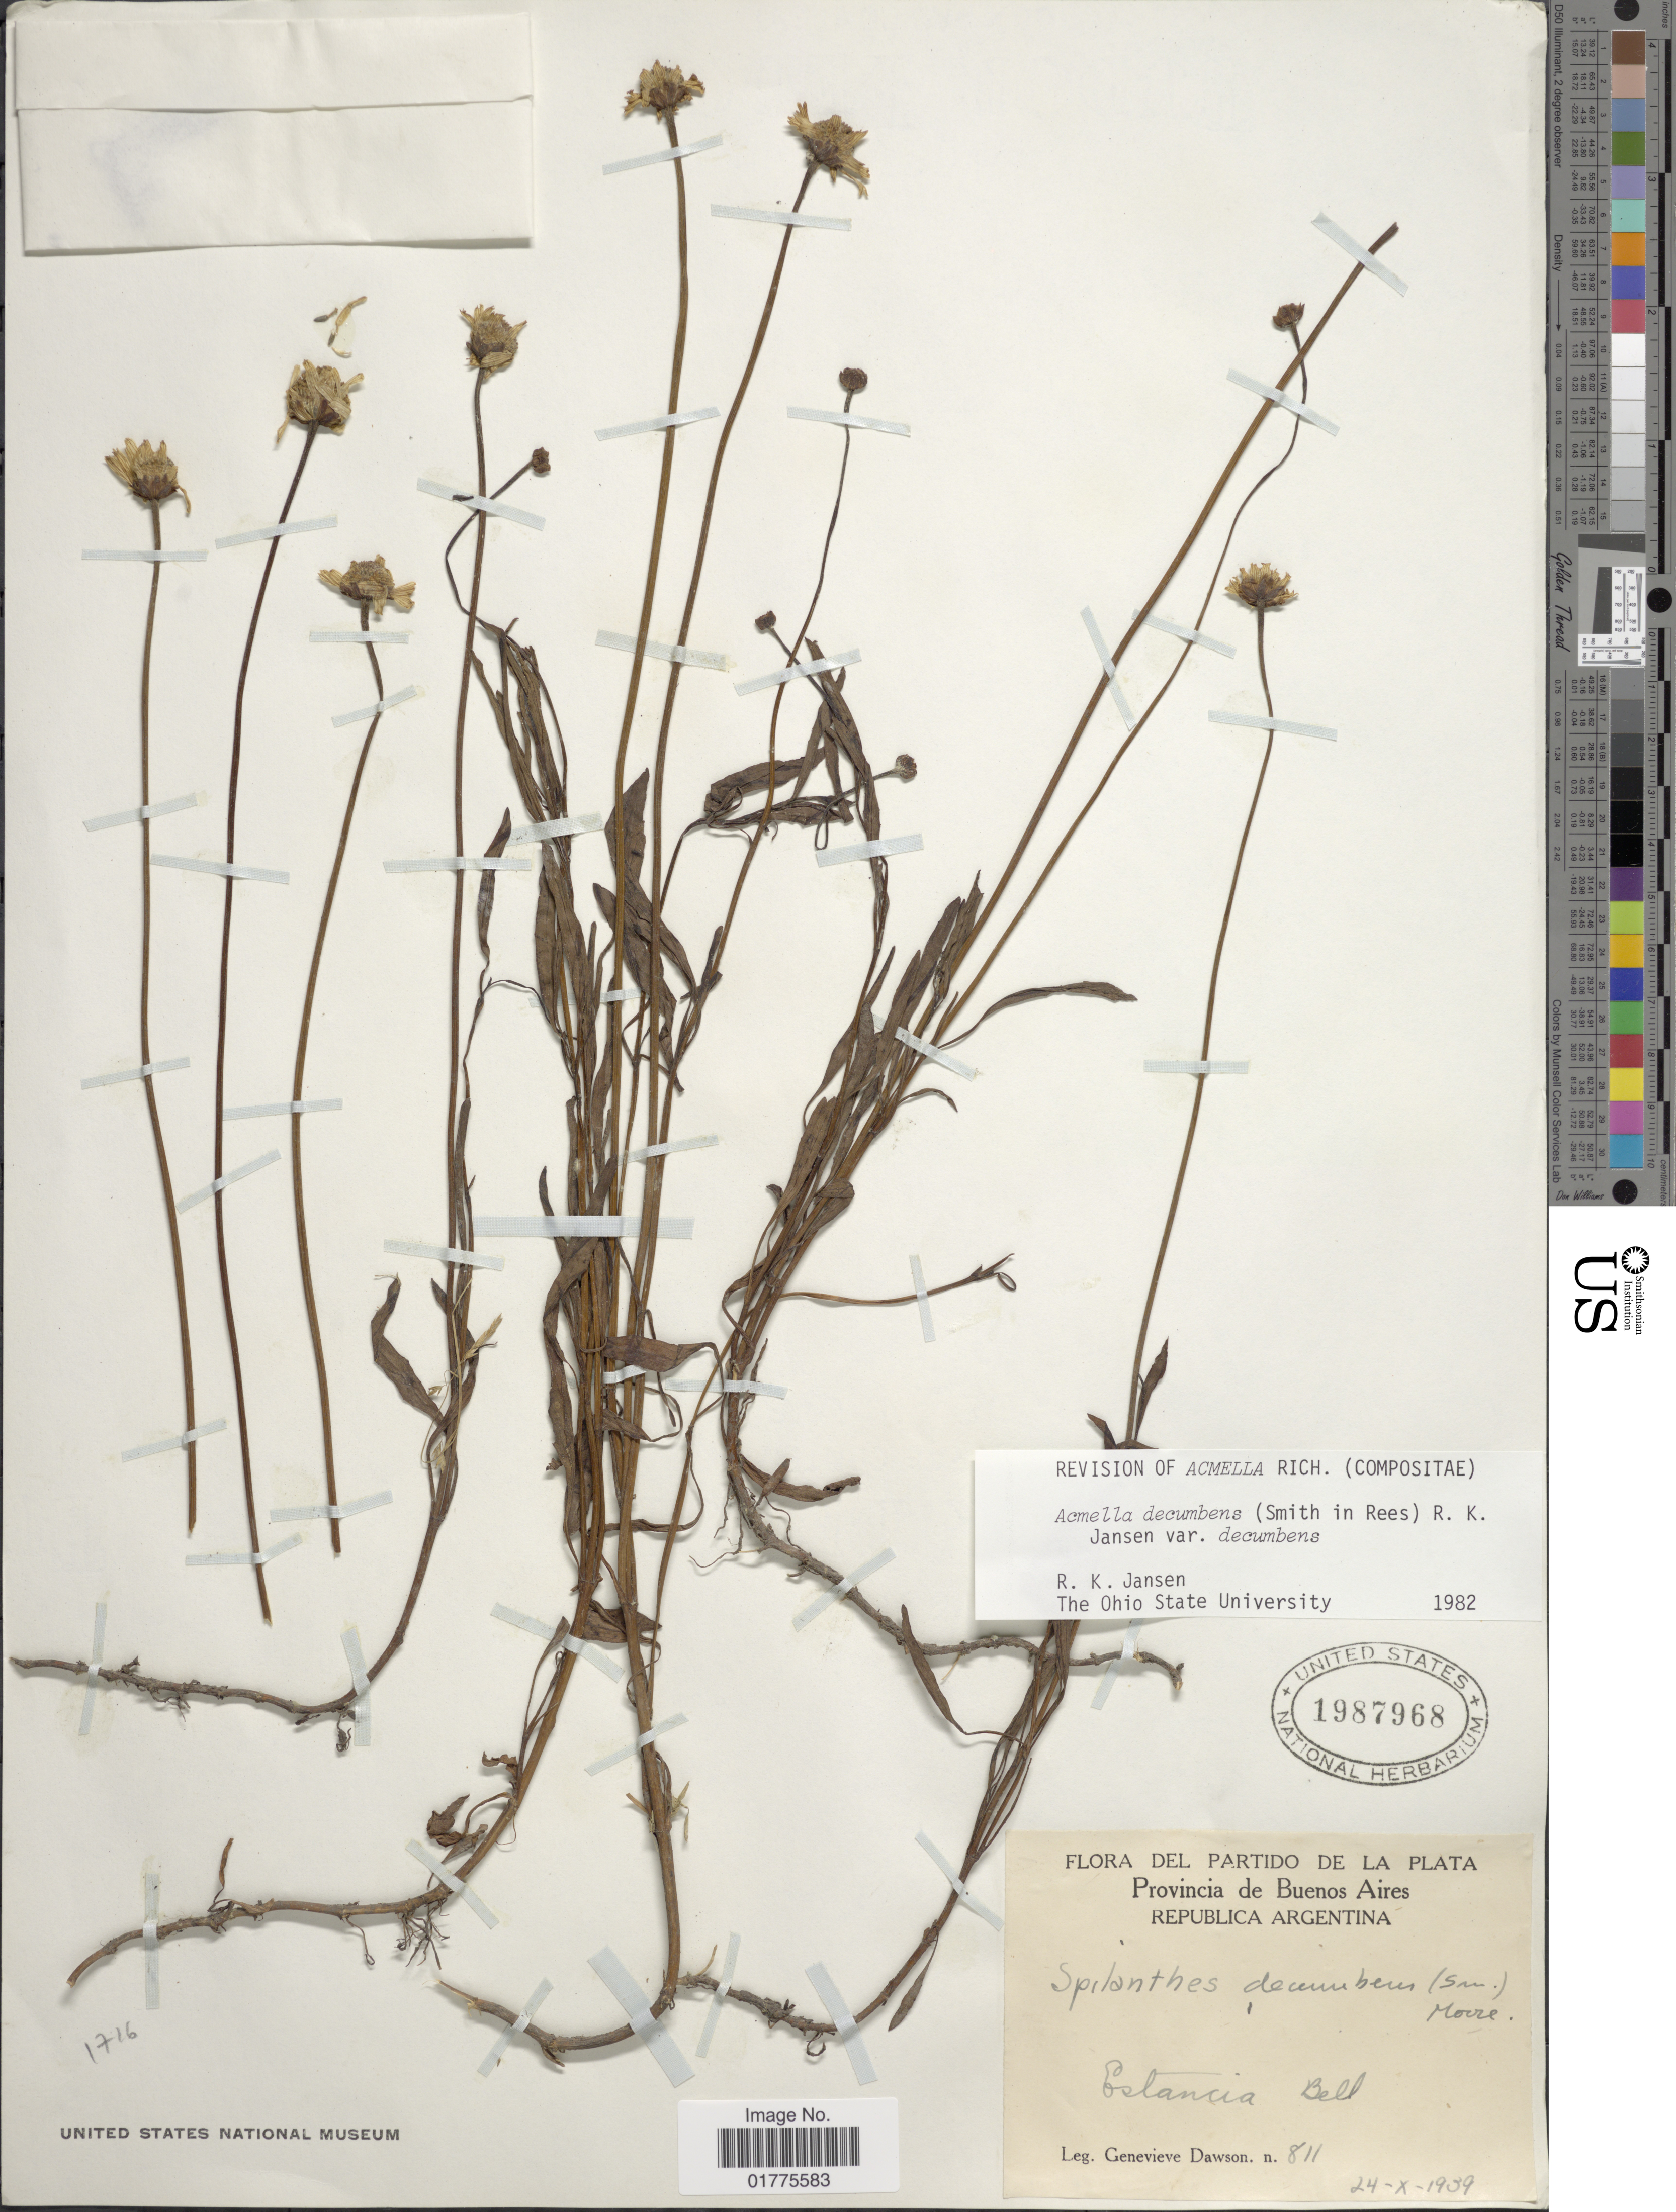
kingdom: Plantae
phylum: Tracheophyta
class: Magnoliopsida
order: Asterales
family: Asteraceae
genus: Acmella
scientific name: Acmella decumbens var. decumbens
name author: (Sm.) R.K. Jansen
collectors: G. Dawson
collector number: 811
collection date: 1939-10-24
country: Argentina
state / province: Buenos Aires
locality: Estancia Bell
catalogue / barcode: US 1987968